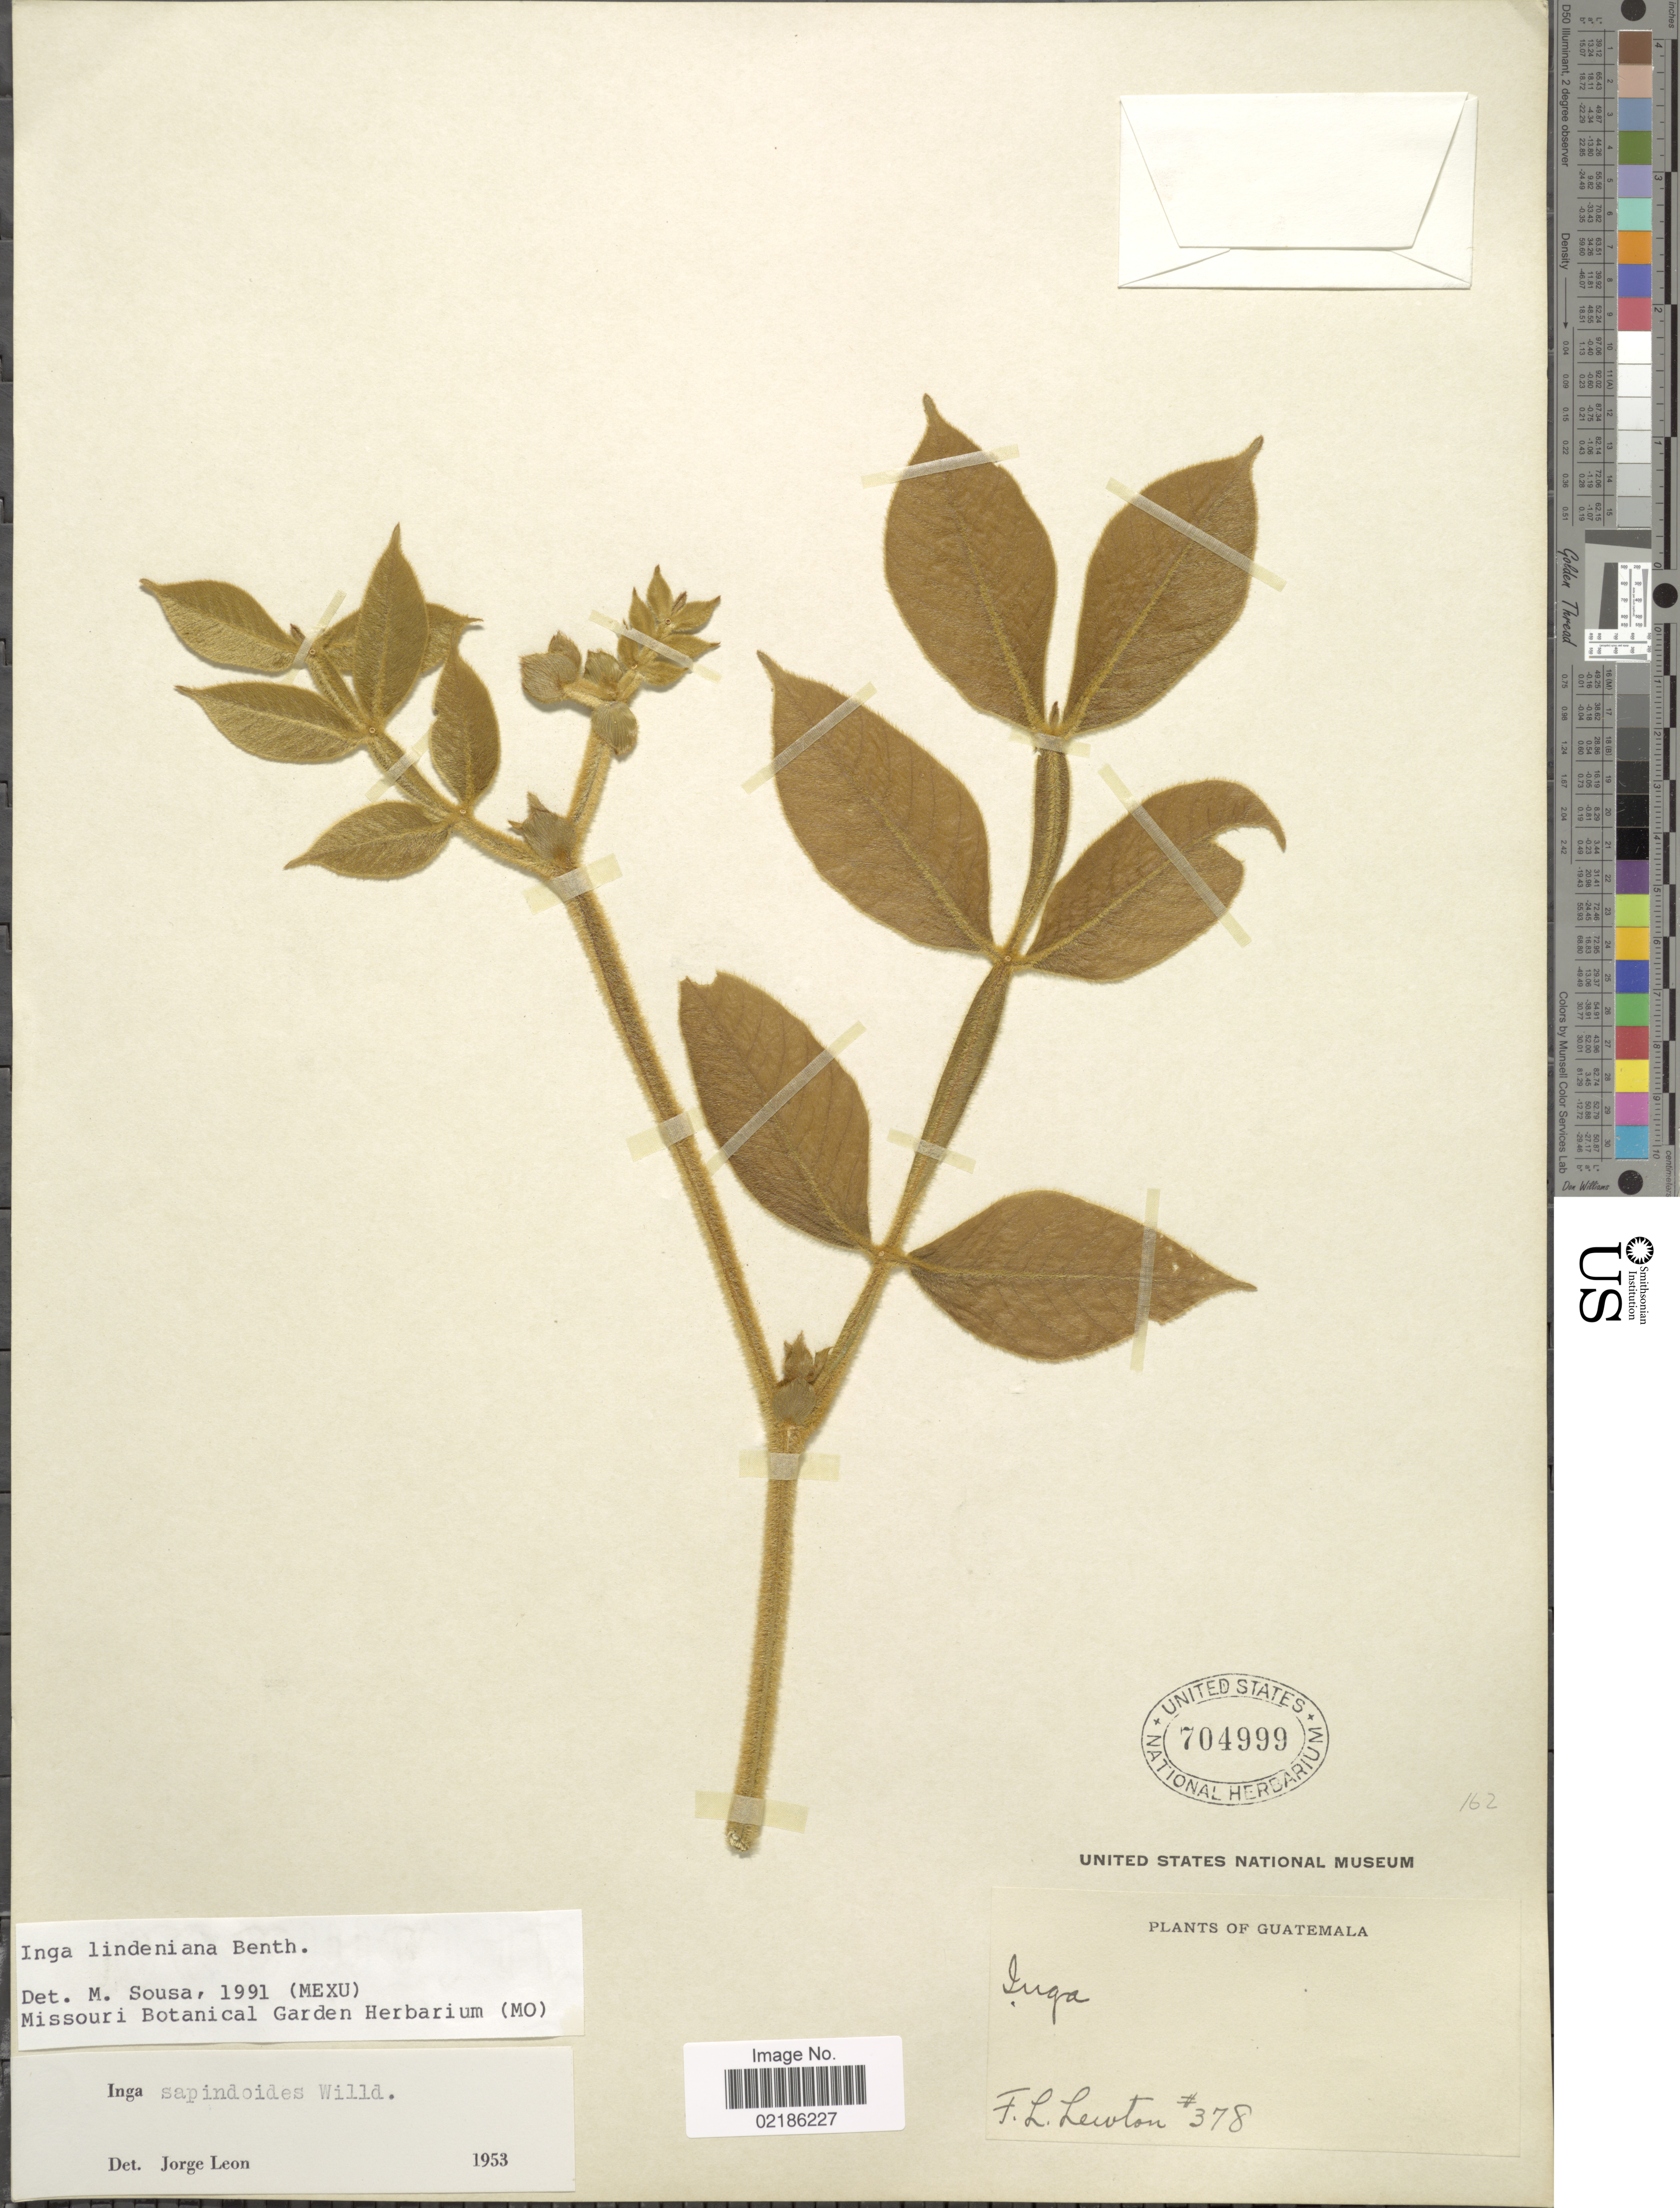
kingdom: Plantae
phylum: Tracheophyta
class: Magnoliopsida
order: Fabales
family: Fabaceae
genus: Inga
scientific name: Inga lindeniana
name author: Benth.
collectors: F. L. Lewton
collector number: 378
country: Guatemala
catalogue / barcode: US 704999